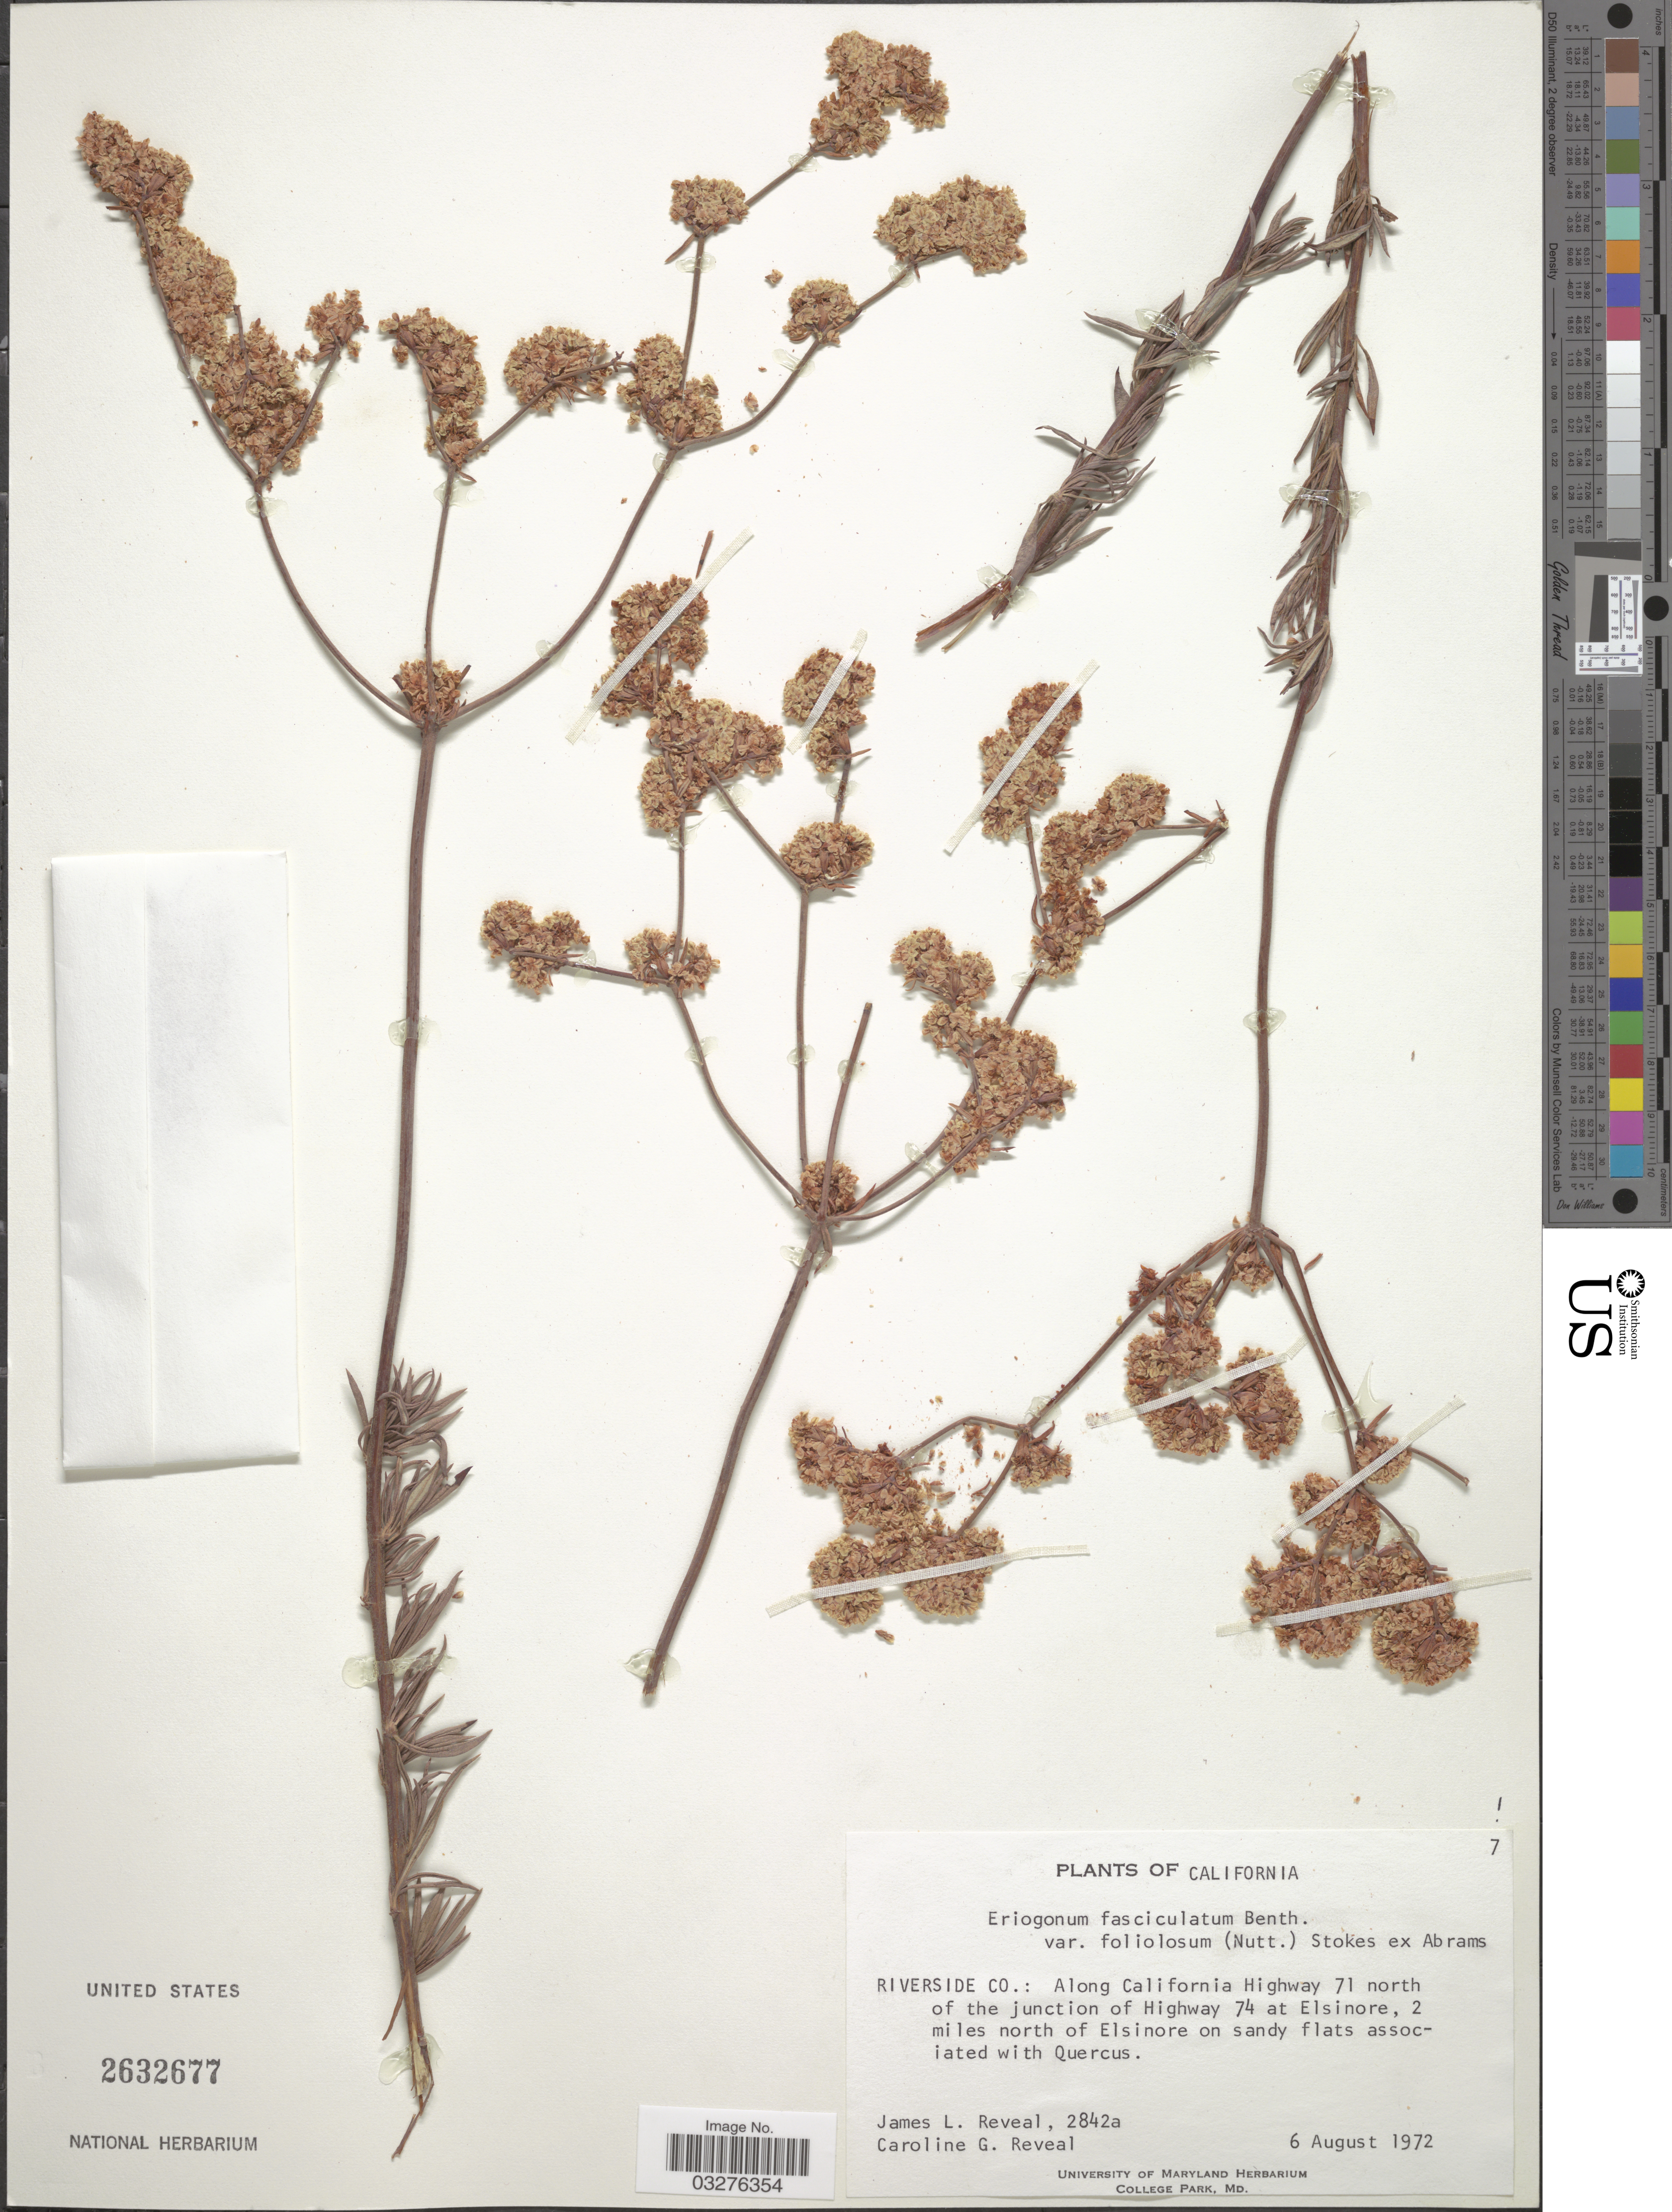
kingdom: Plantae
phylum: Tracheophyta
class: Magnoliopsida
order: Caryophyllales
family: Polygonaceae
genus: Eriogonum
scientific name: Eriogonum fasciculatum var. foliolosum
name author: (Nutt.) S. Stokes ex Abrams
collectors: J. L. Reveal & C. G. Reveal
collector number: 2842a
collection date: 1972-08-06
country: United States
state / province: California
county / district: Riverside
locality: Riverside Co.: Along California Highway 71 north of the junction of Highway 74 at Elsinore, 2 miles north of Elsinore.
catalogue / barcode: US 2632677